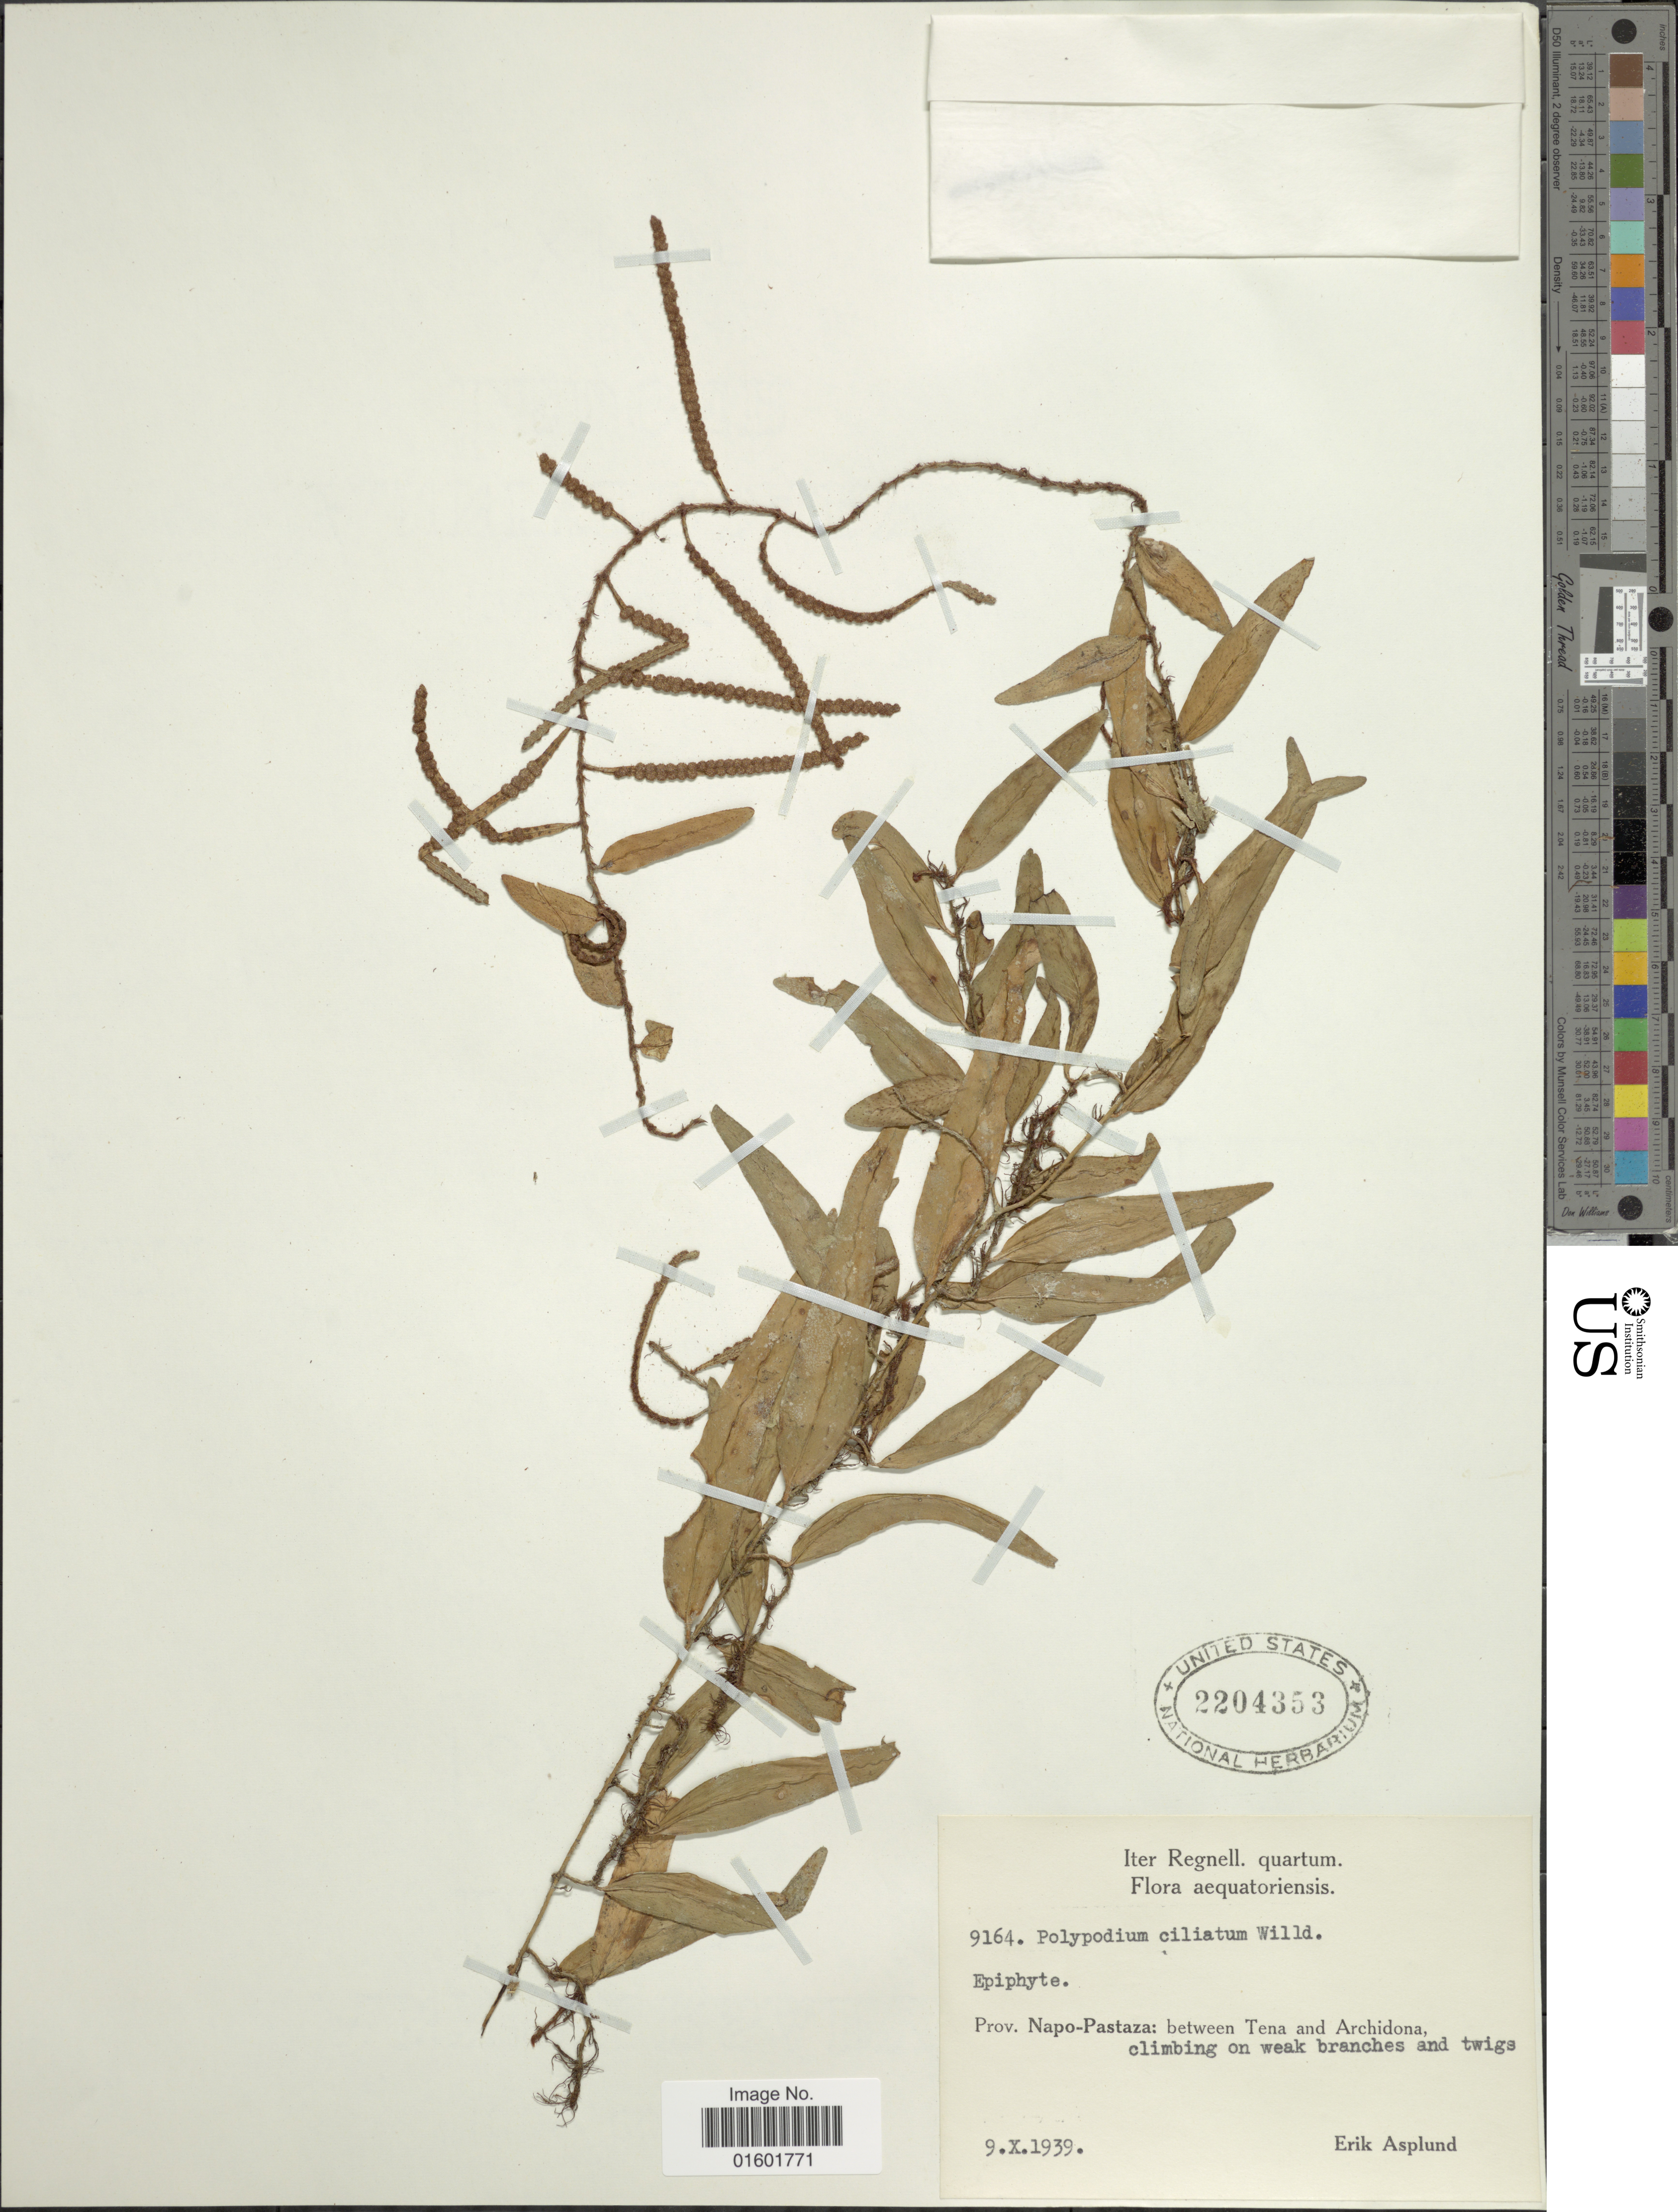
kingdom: Plantae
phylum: Tracheophyta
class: Polypodiopsida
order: Polypodiales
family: Polypodiaceae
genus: Microgramma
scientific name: Microgramma reptans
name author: (Cav.) A.R. Sm.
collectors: E. Asplund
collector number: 9164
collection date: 1939-10-09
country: Ecuador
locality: Flora Aequatoriensis, Prov. Napo-Pastaza: between Tena and Archidona, climbing on weak branches and twigs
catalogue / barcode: US 2204353